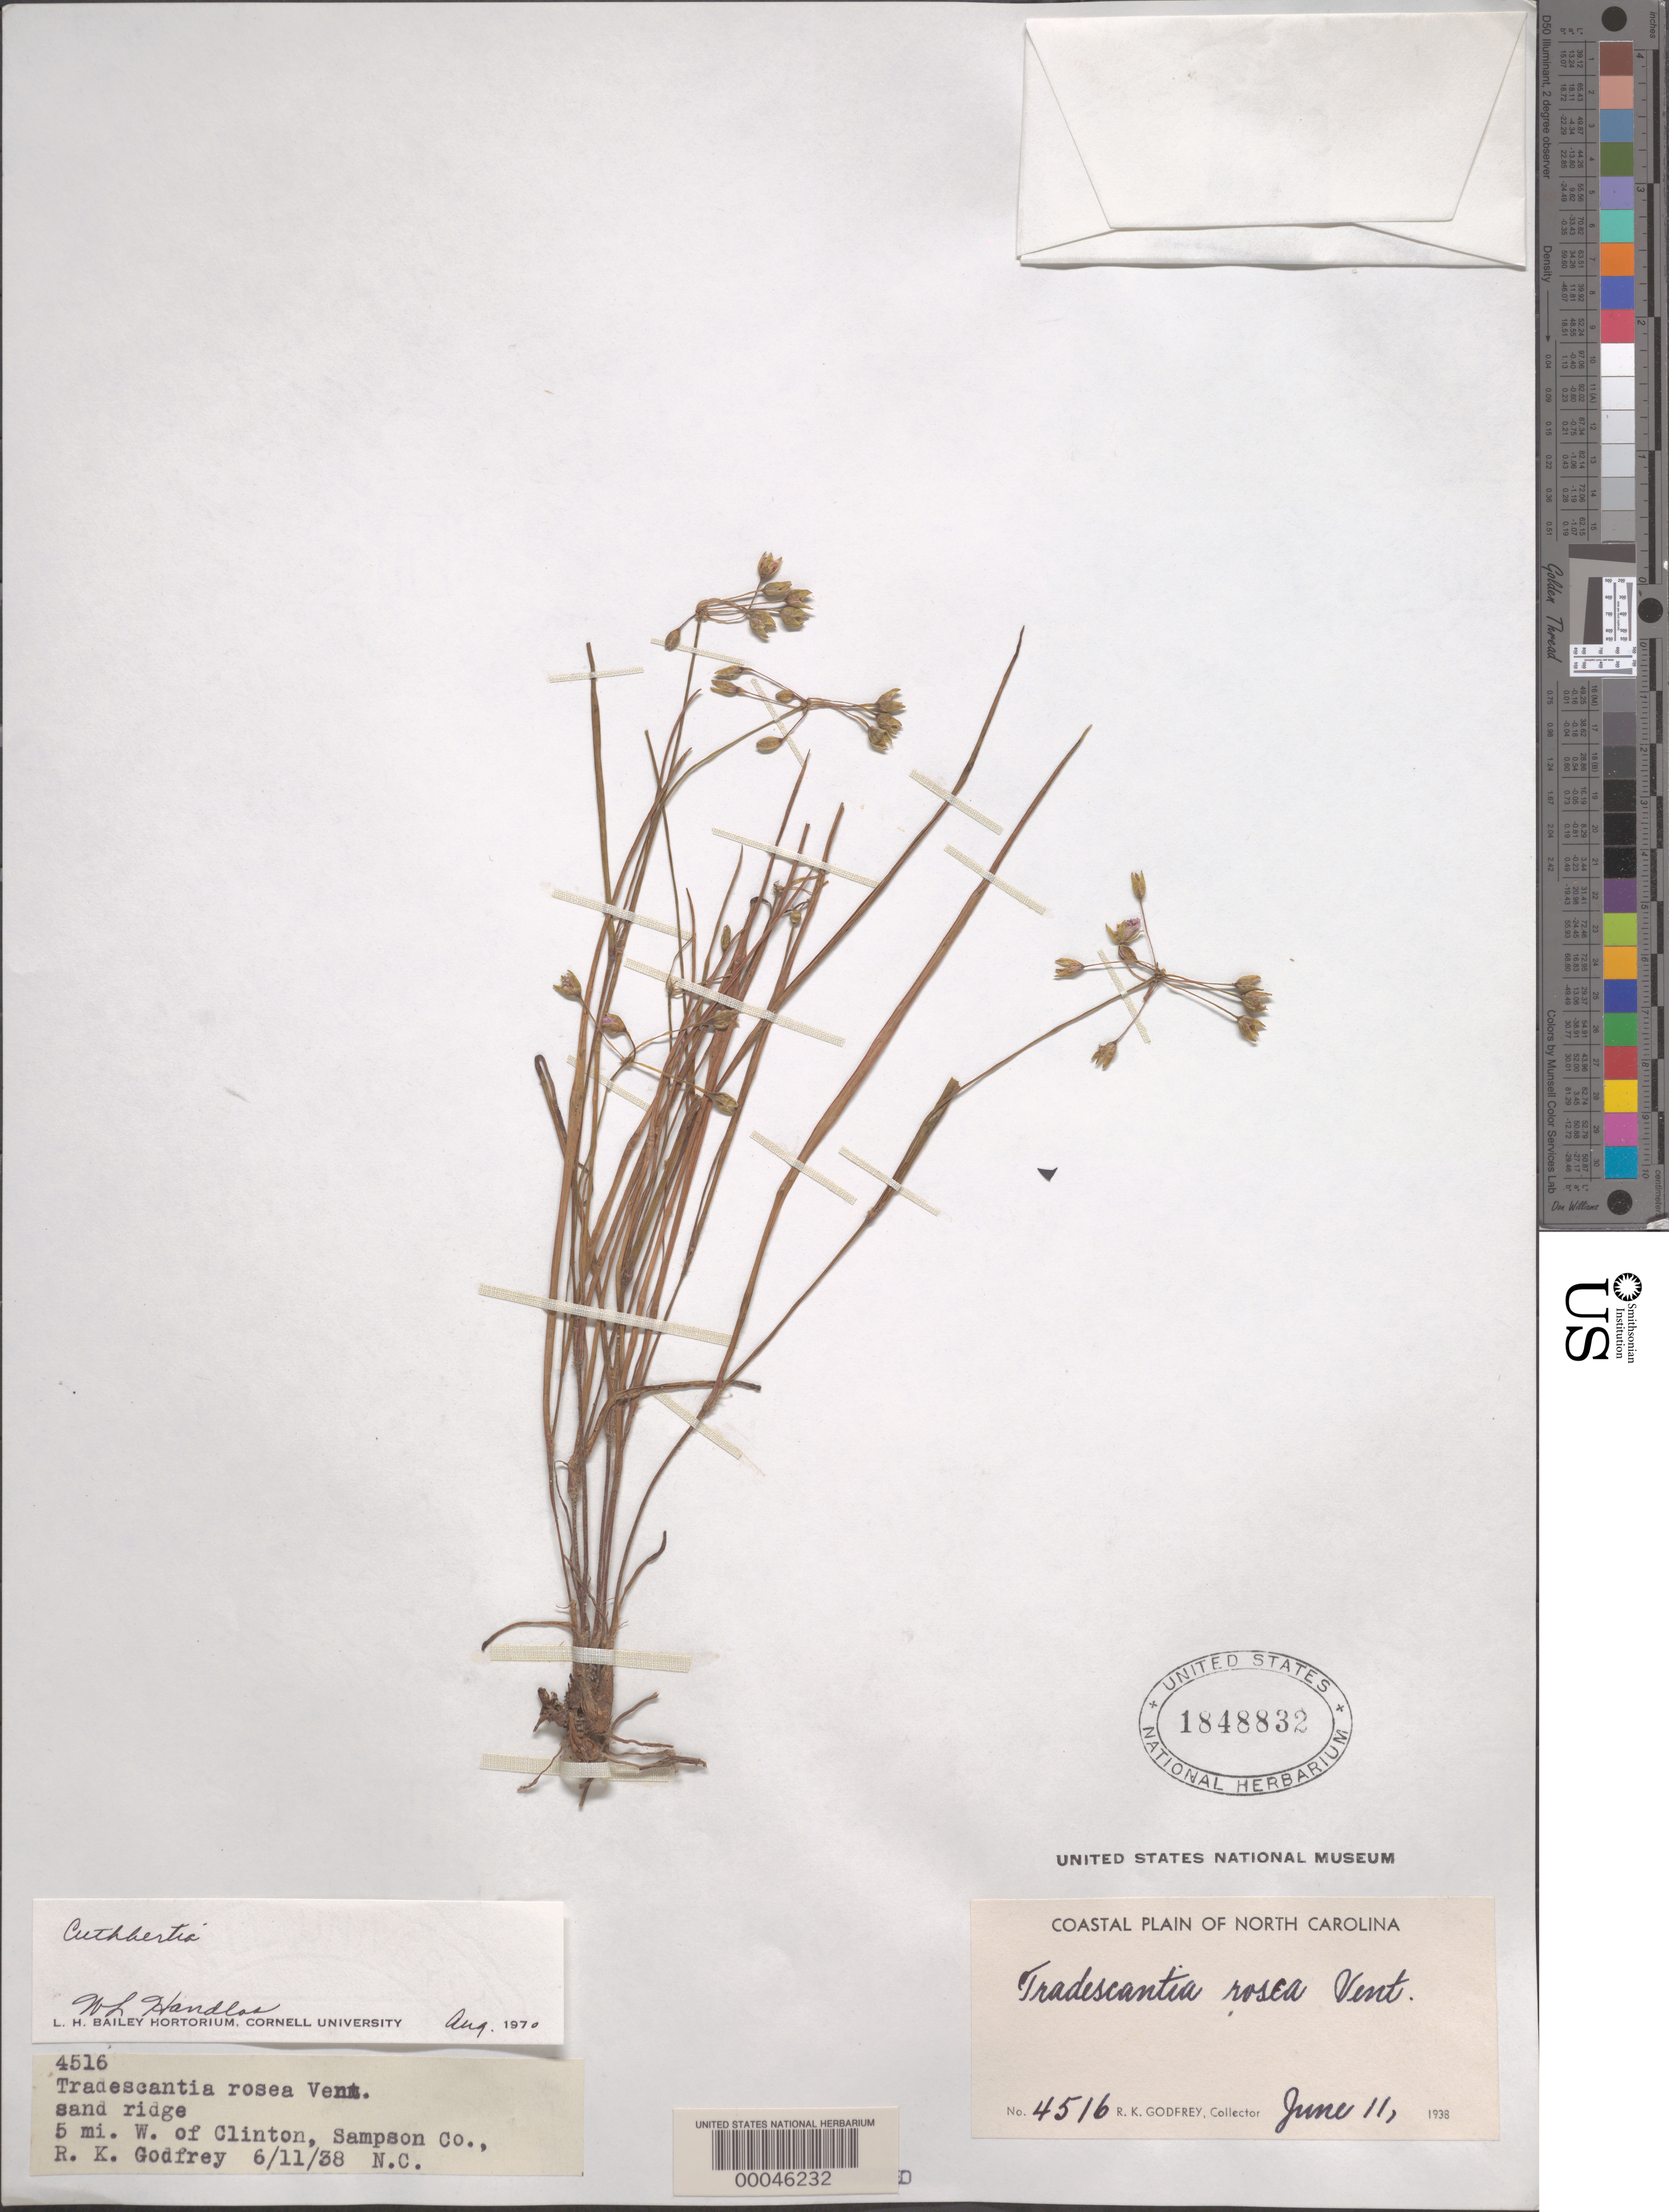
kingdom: Plantae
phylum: Tracheophyta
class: Liliopsida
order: Commelinales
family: Commelinaceae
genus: Cuthbertia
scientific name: Cuthbertia graminea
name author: Small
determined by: Strong, Mark T., (BOT), Smithsonian Institution - National Museum of Natural History (UNITED STATES)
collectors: R. K. Godfrey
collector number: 4516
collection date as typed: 11 Jun 1938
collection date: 1938-06-11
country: United States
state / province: North Carolina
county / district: Sampson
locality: W of clinton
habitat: Sand ridge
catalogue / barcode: US 1848832